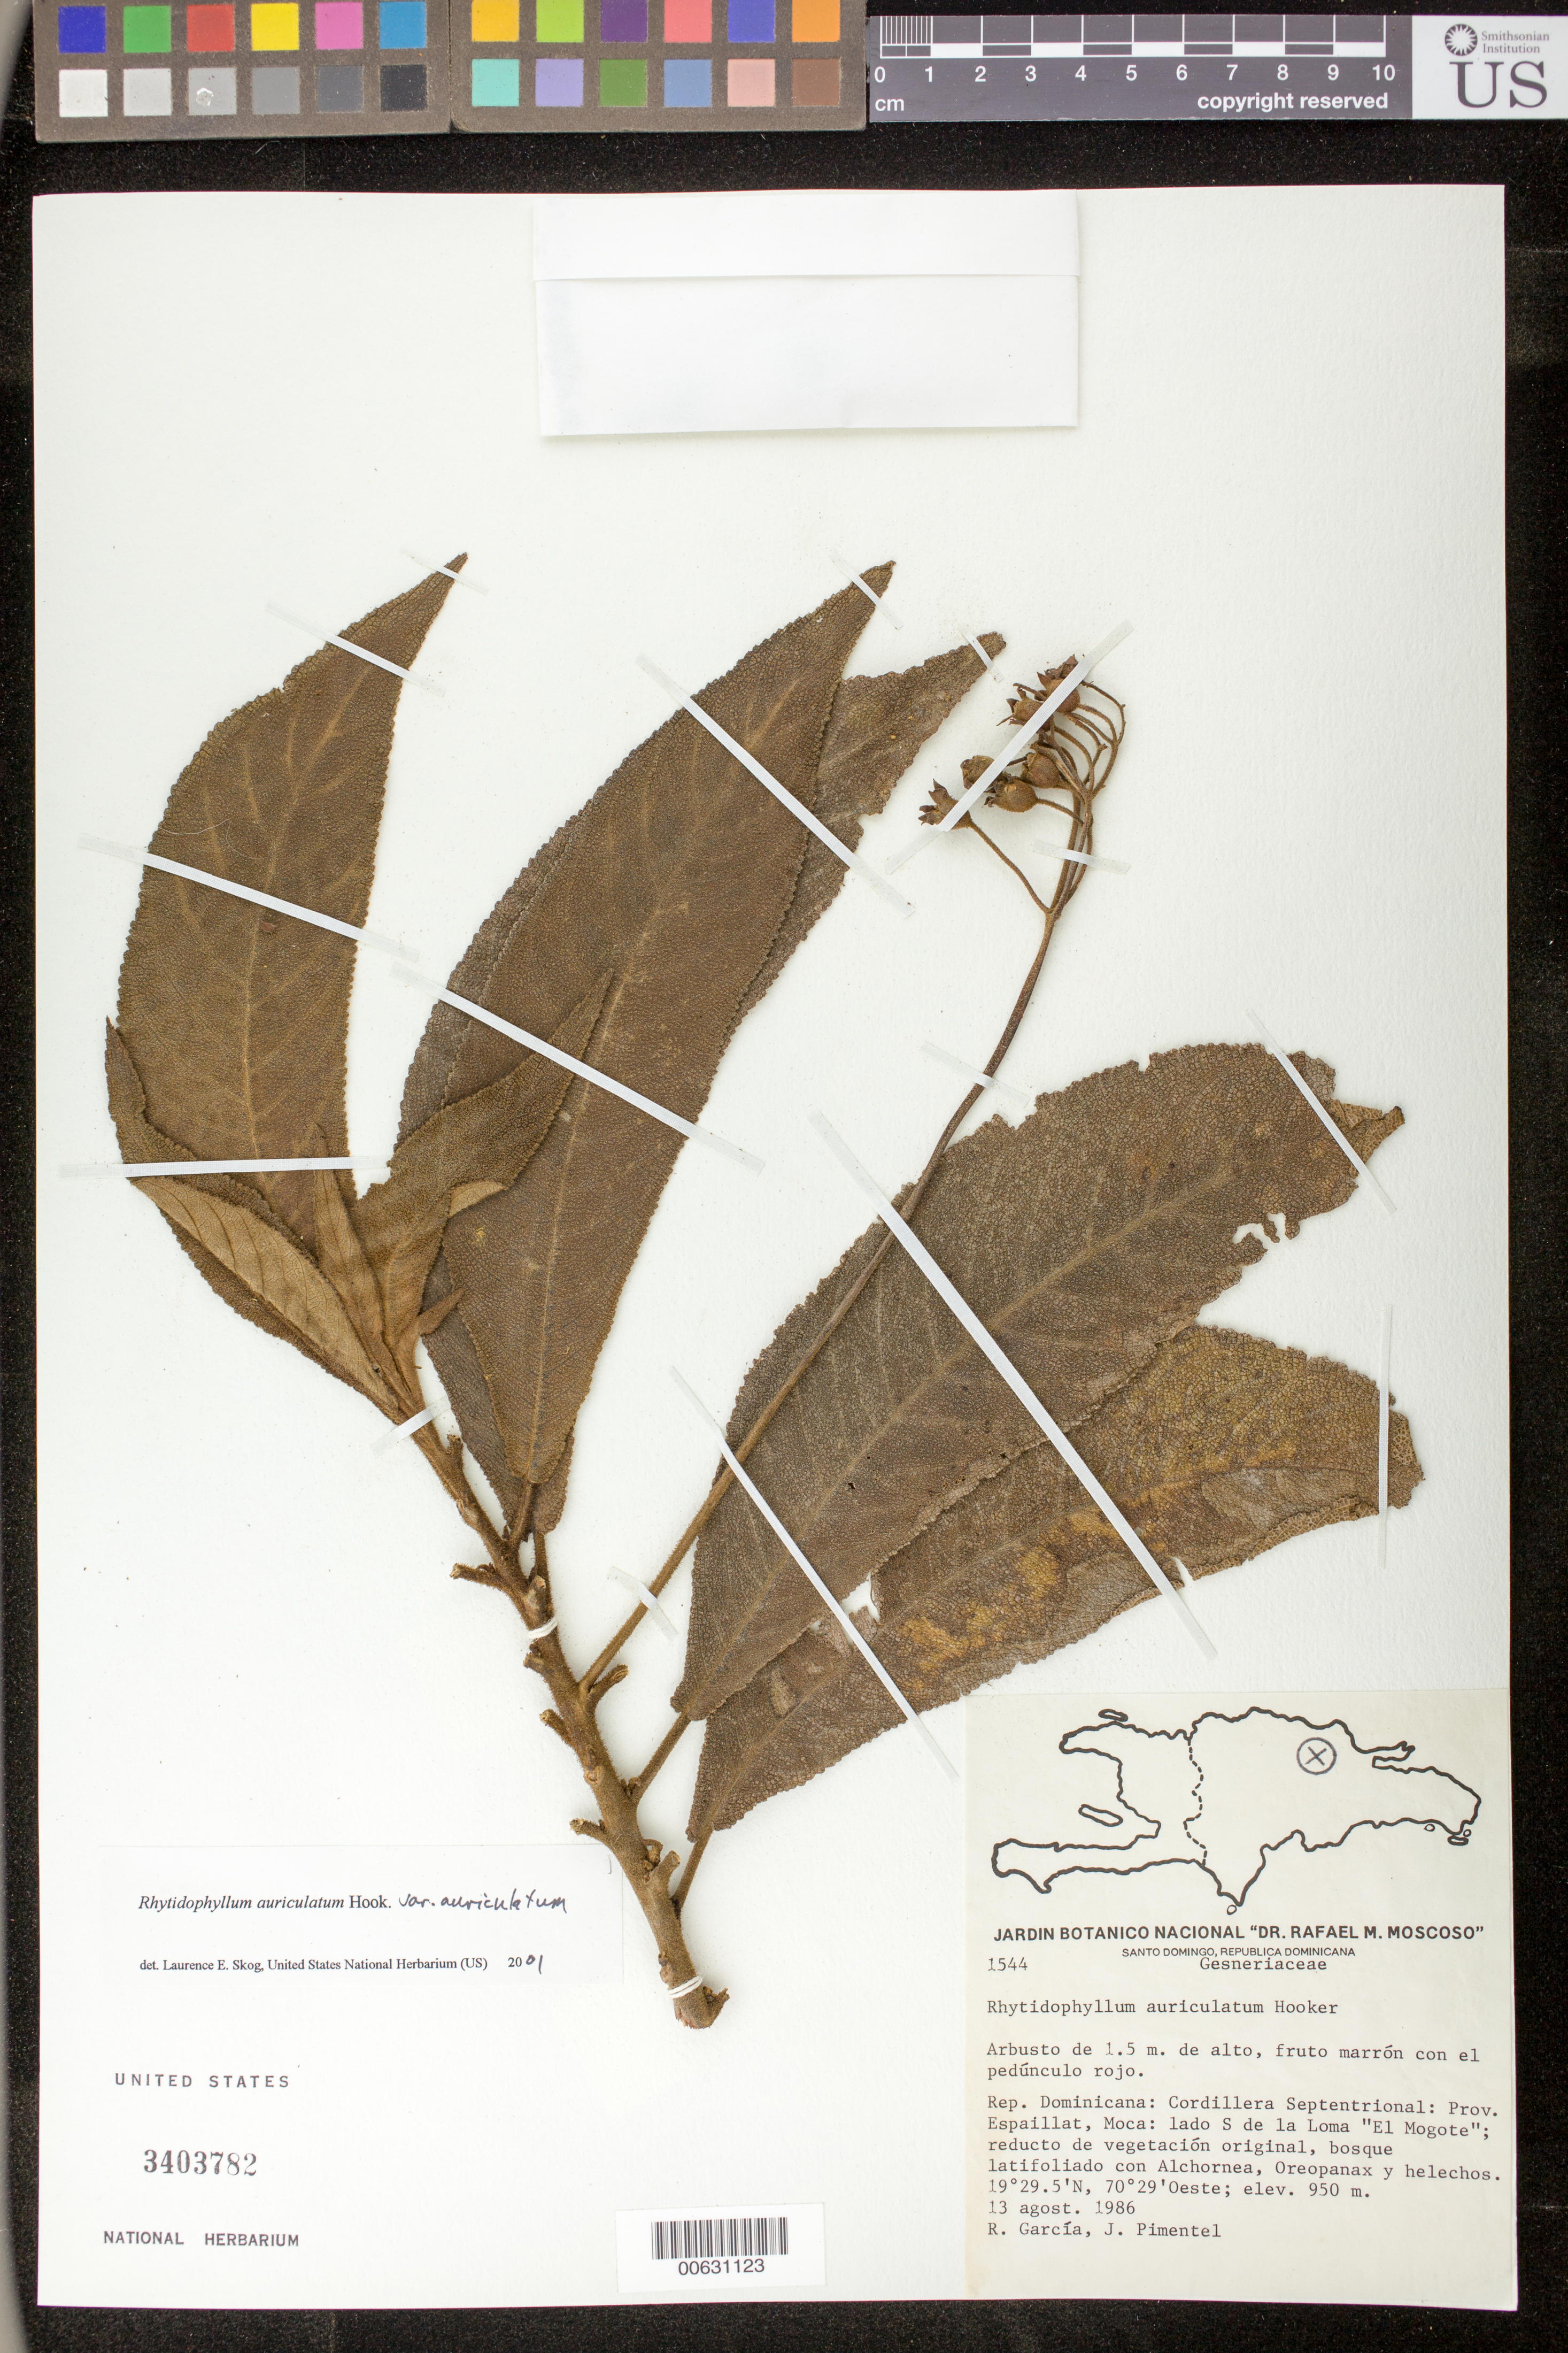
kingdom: Plantae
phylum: Tracheophyta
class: Magnoliopsida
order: Lamiales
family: Gesneriaceae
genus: Rhytidophyllum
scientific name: Rhytidophyllum auriculatum var. angustatum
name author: Urb.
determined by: Skog, Laurence E.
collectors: R. García & J. Pimentel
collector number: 1544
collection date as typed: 13 Aug 1986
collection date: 1986-08-13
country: Dominican Republic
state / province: Espaillat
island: Hispaniola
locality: Cordillera Septentrional: Prov. Espaillat, Moca: lado S de la Loma "El Mogote"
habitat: Reducto de vegetación original, bosque latifoliado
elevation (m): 950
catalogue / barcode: US 3403782